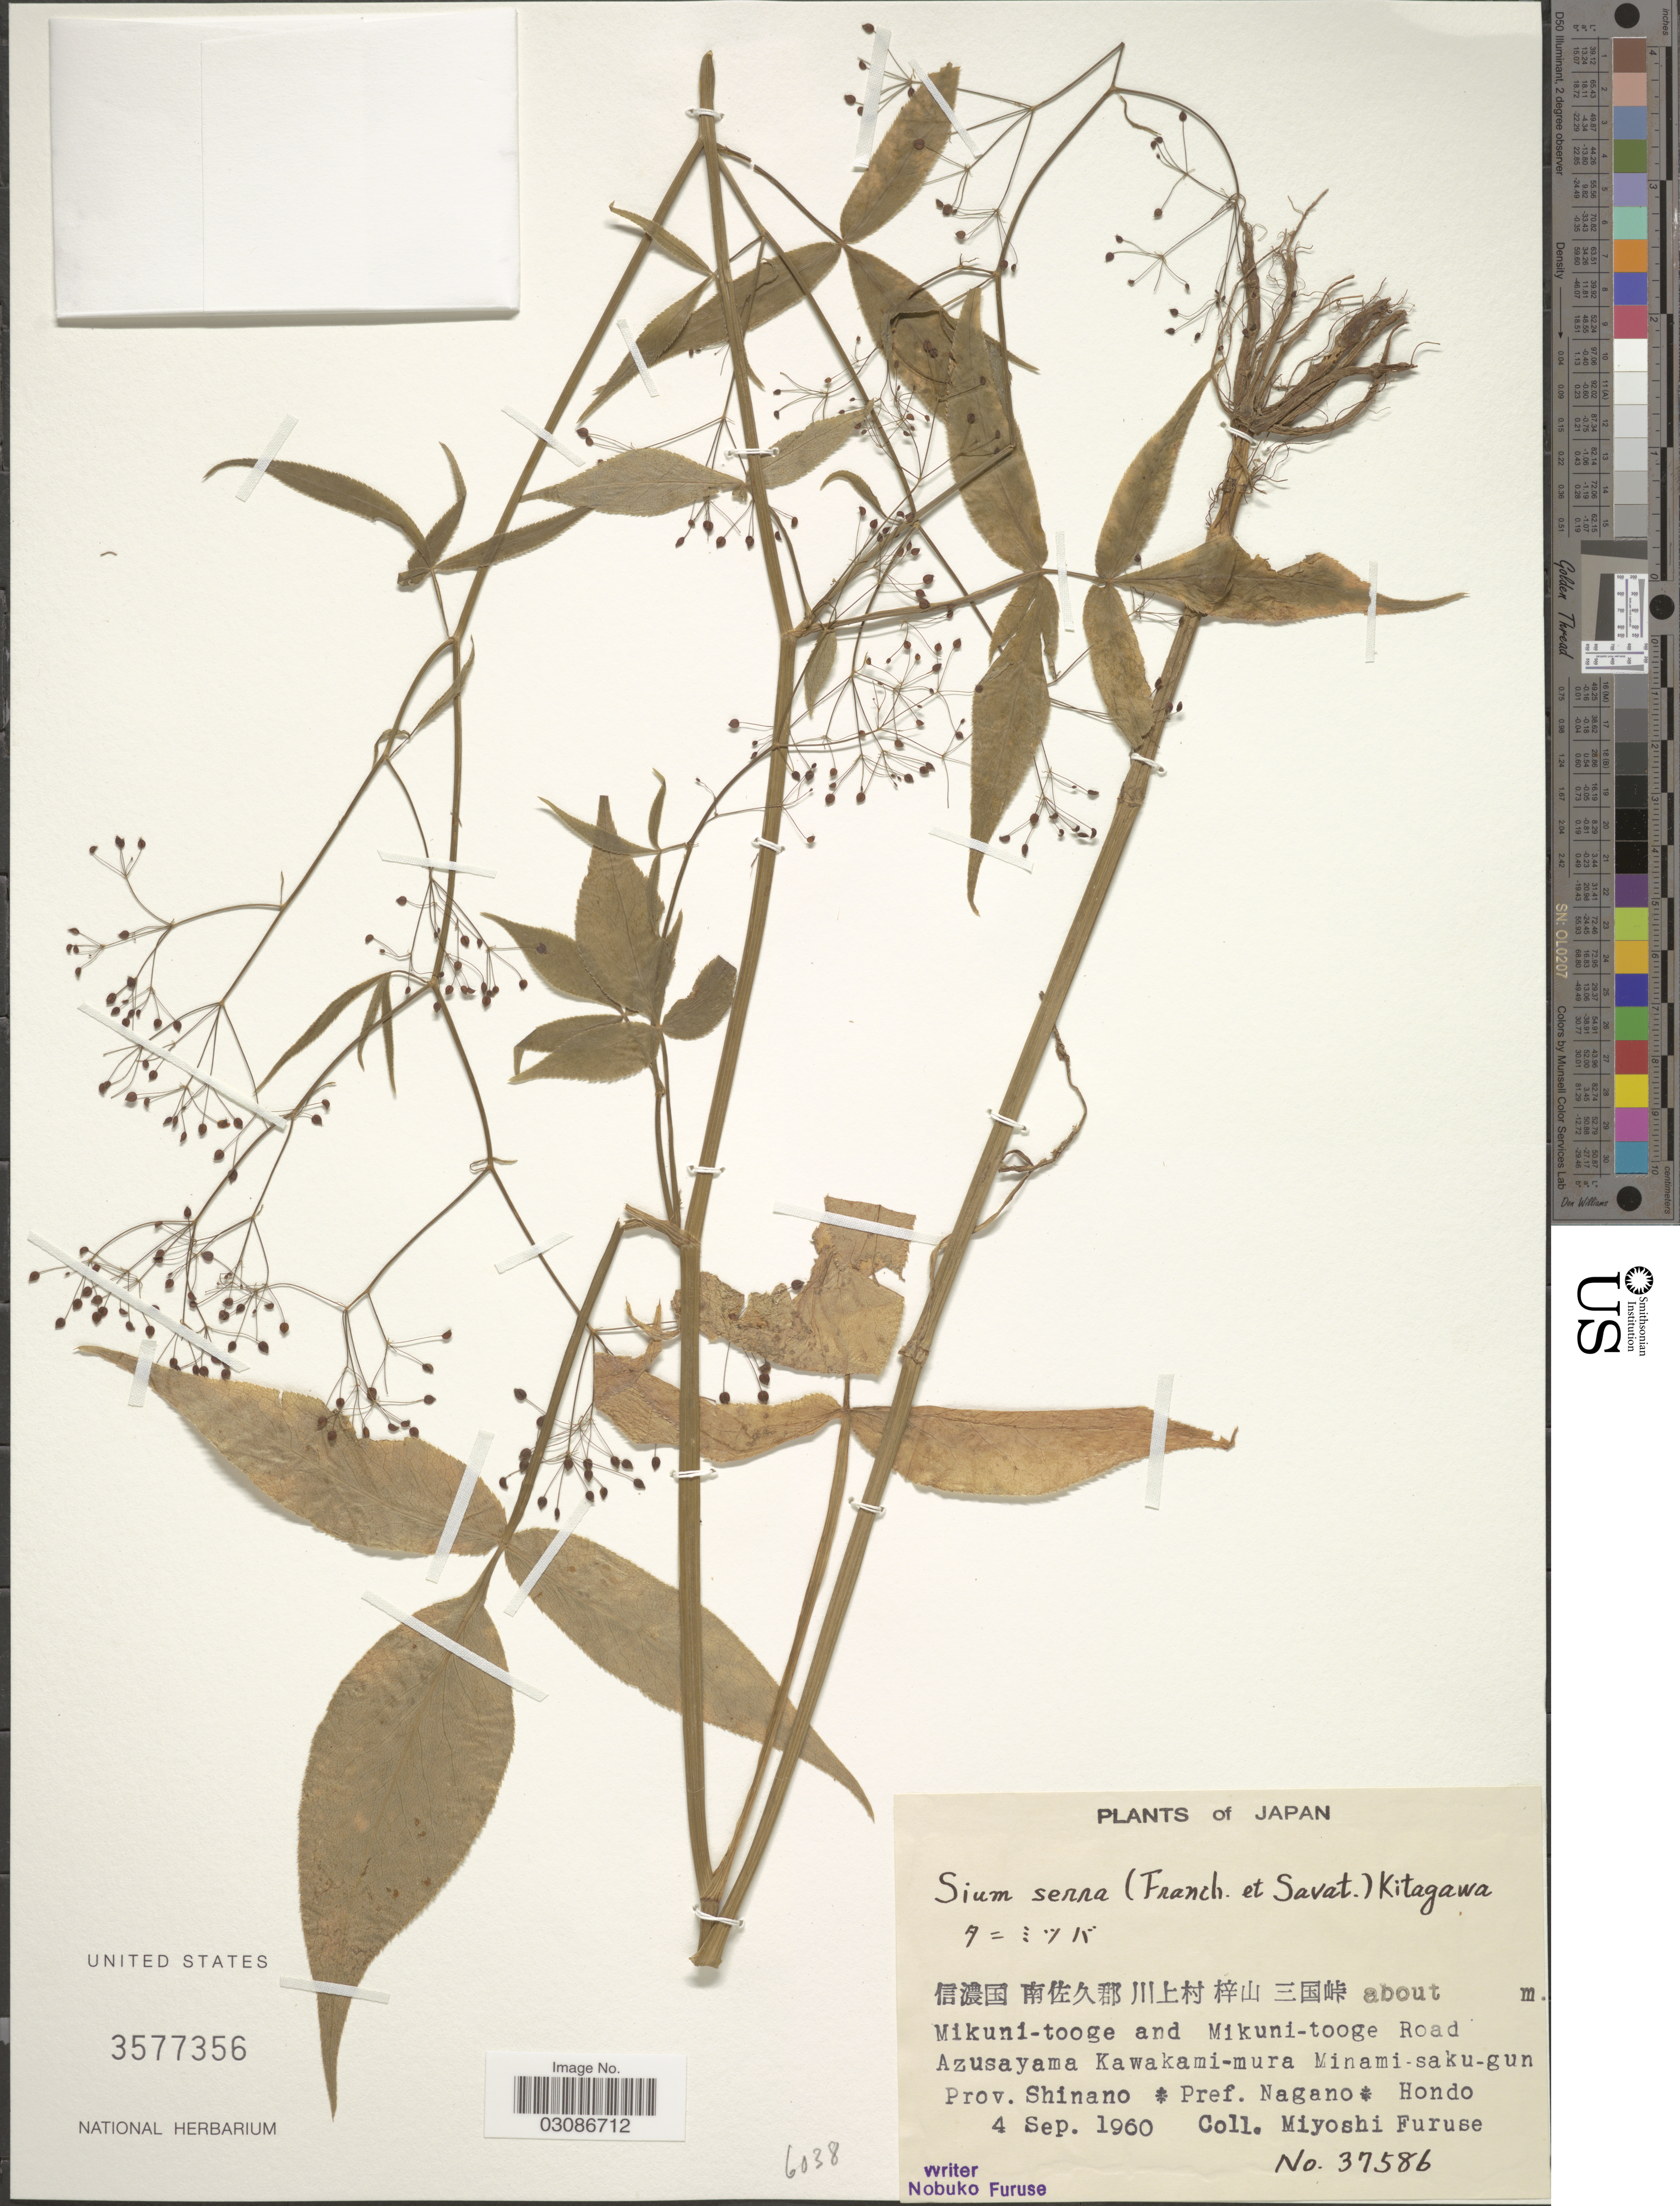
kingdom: Plantae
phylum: Tracheophyta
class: Magnoliopsida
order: Apiales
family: Apiaceae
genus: Sium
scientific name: Sium serrum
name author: (Franch. & Sav.) Kitag.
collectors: M. Furuse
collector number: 37586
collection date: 1960-09-04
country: Japan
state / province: Nagano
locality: Mikuni-tooge and Mikuni-tooge Road Azusayama Kawakami-mura Minami-saku-gun. Prov. Shinano. Pref. Nagano. Hondo.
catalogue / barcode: US 3577356